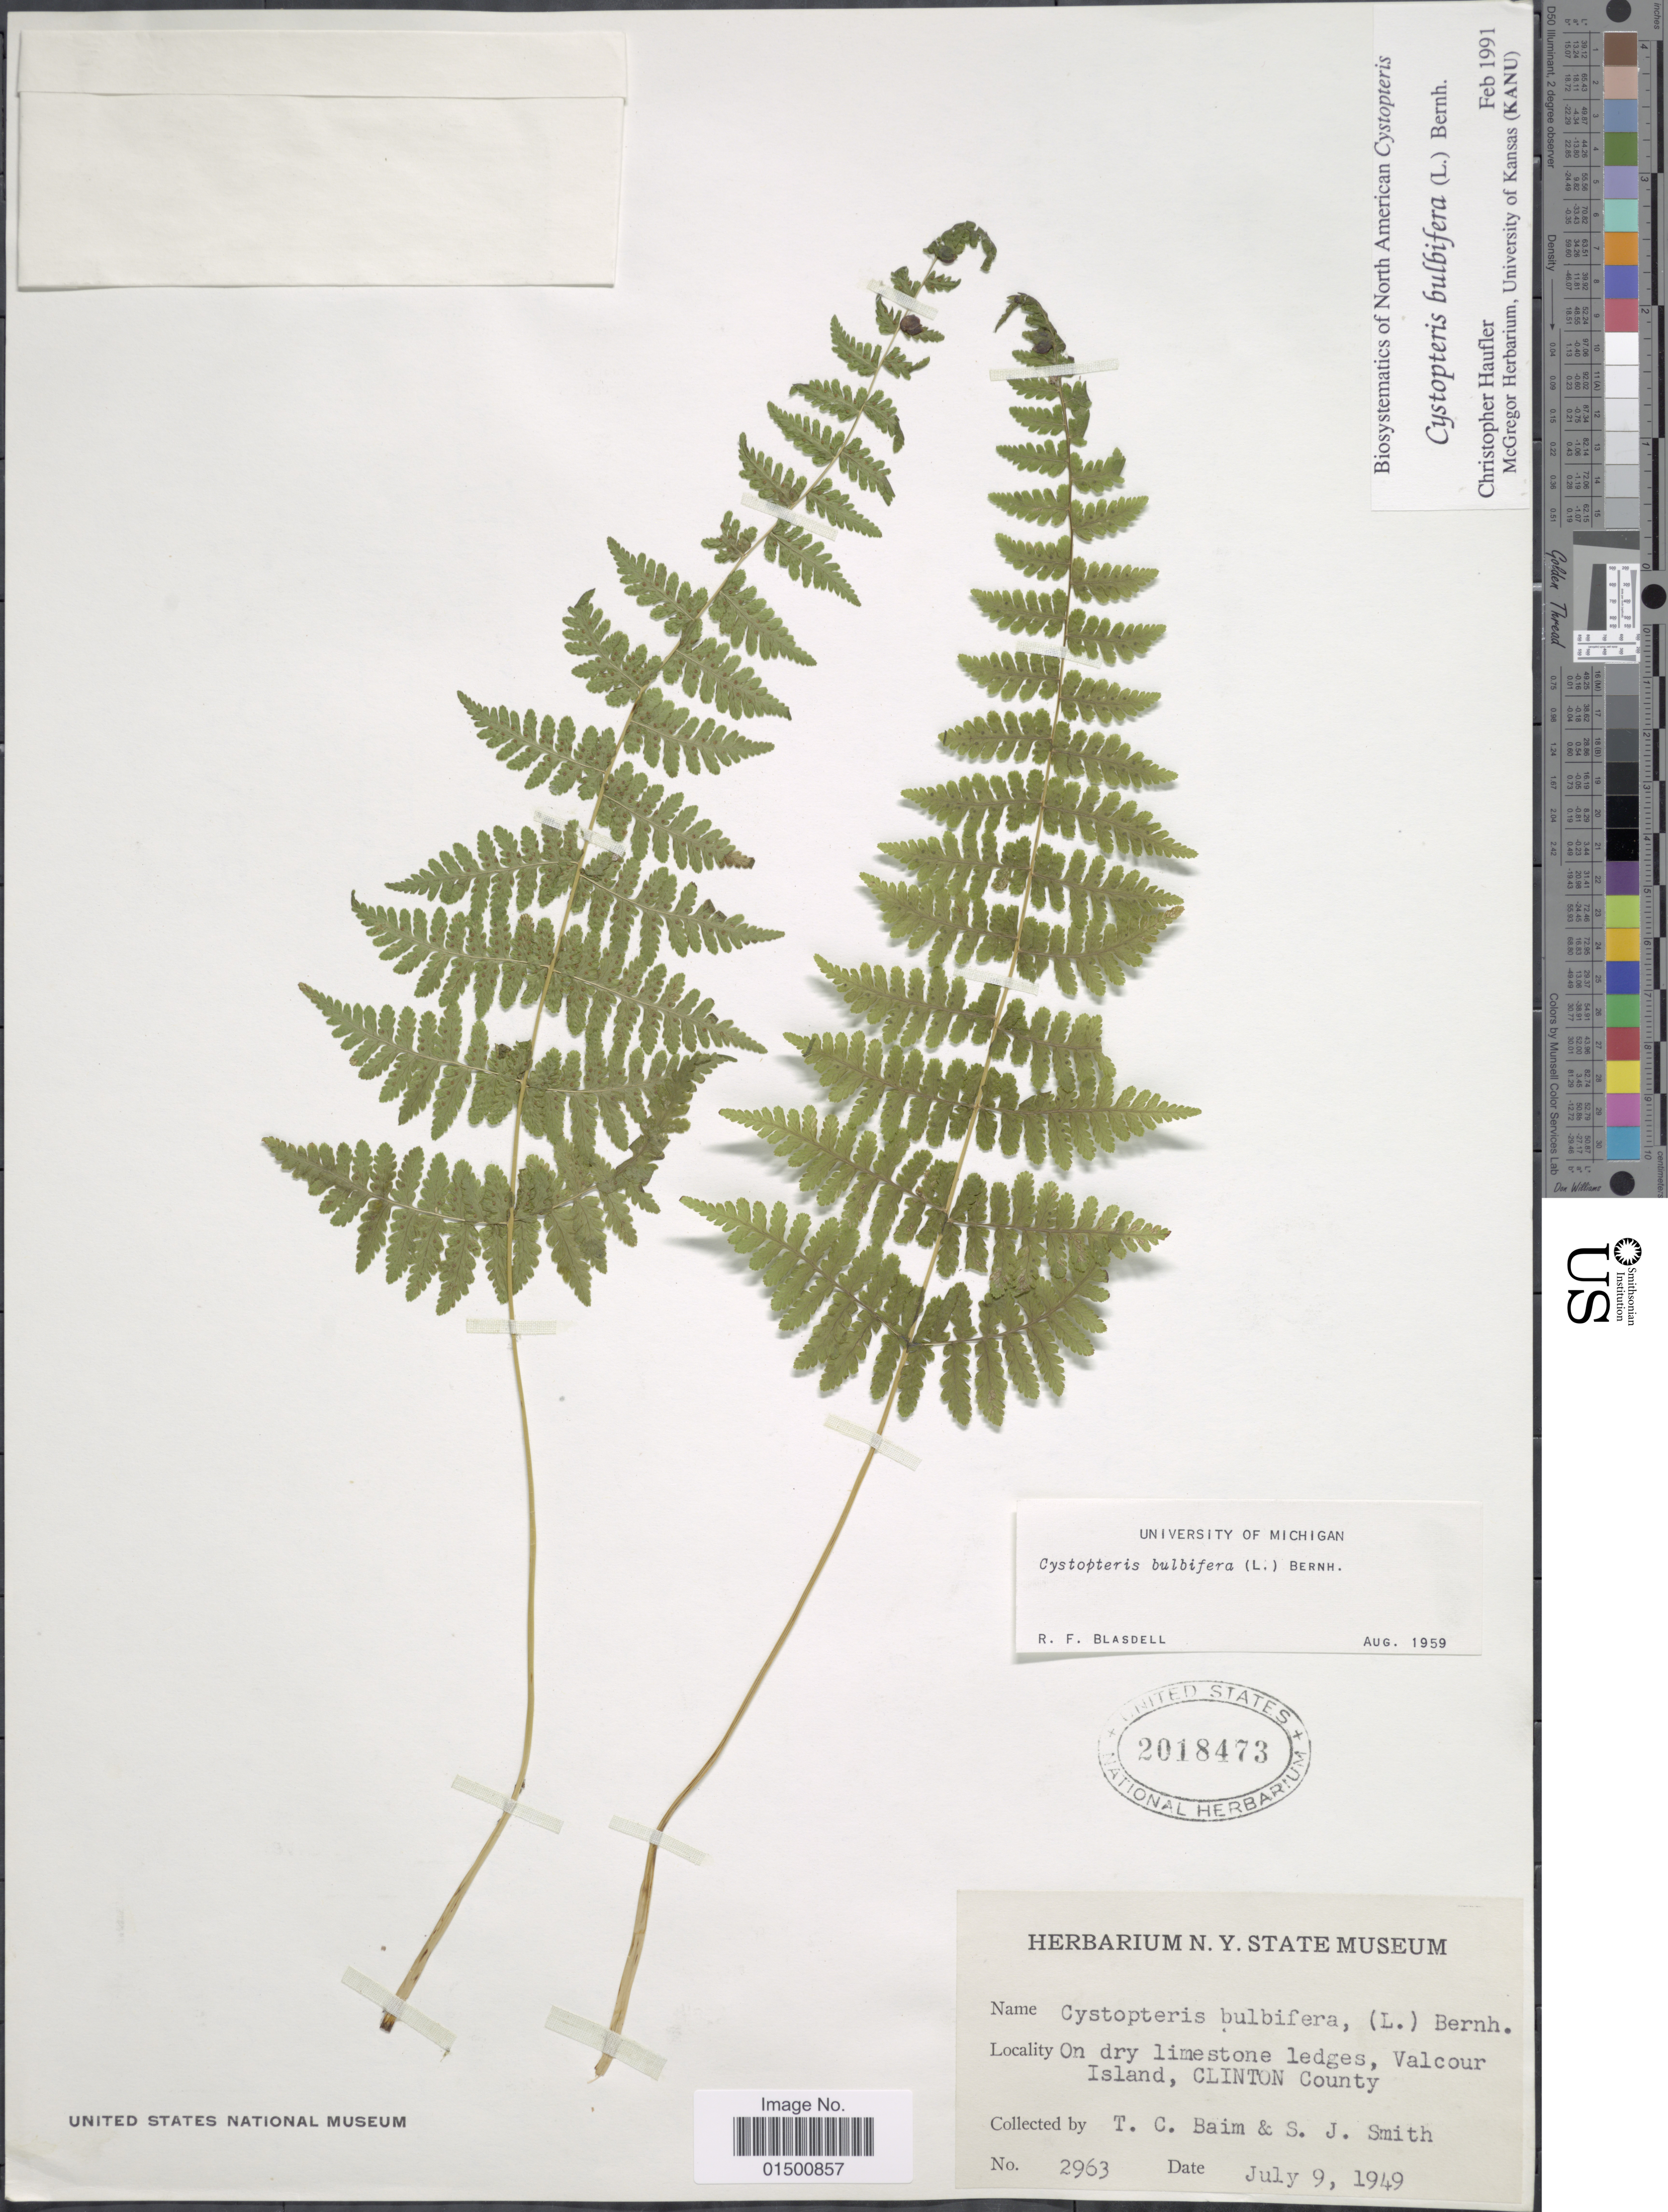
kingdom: Plantae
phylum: Tracheophyta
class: Polypodiopsida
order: Polypodiales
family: Cystopteridaceae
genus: Cystopteris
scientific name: Cystopteris bulbifera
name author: (L.) Bernh.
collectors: T. Baim & S. Smith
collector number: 2963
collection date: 1949-07-09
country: United States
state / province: New York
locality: Valcour Island, Clinton County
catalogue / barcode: US 2018473